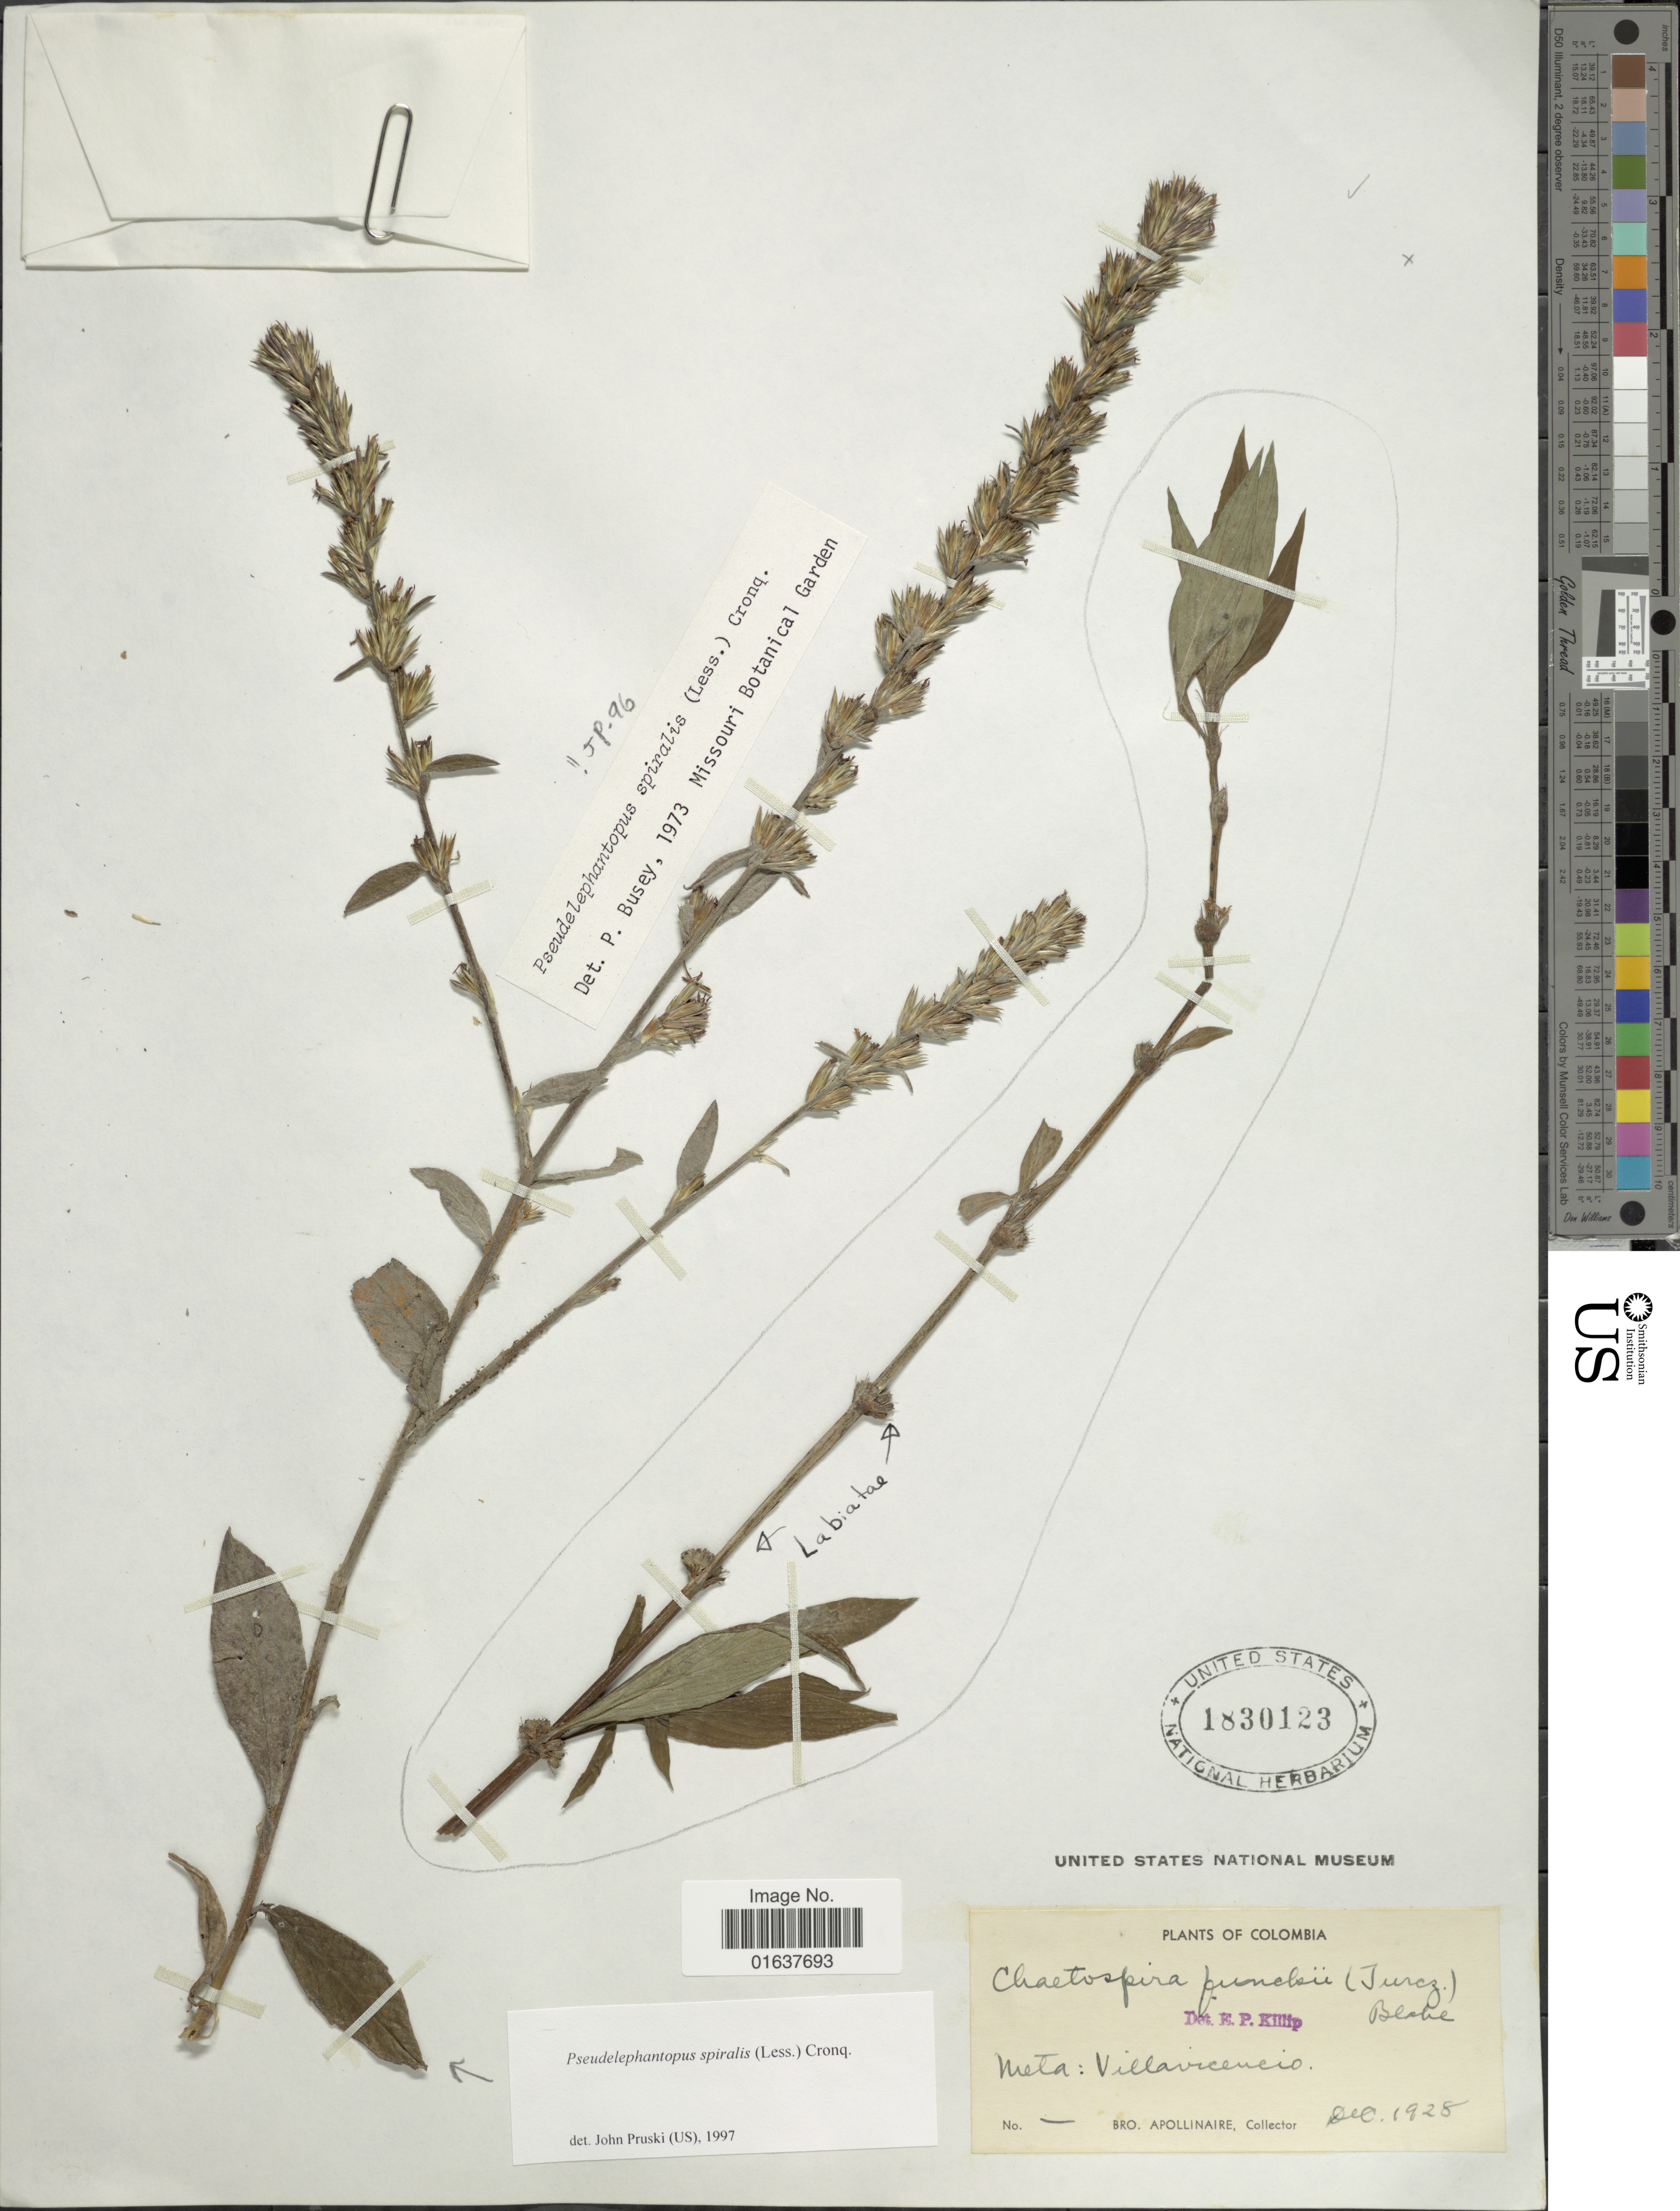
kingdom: Plantae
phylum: Tracheophyta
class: Magnoliopsida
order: Asterales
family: Asteraceae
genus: Pseudelephantopus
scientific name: Pseudelephantopus spiralis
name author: (Less.) Cronquist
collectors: Bro. Apollinaire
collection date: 1928-12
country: Colombia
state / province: Meta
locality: Meta: Villavicencio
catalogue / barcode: US 1830123